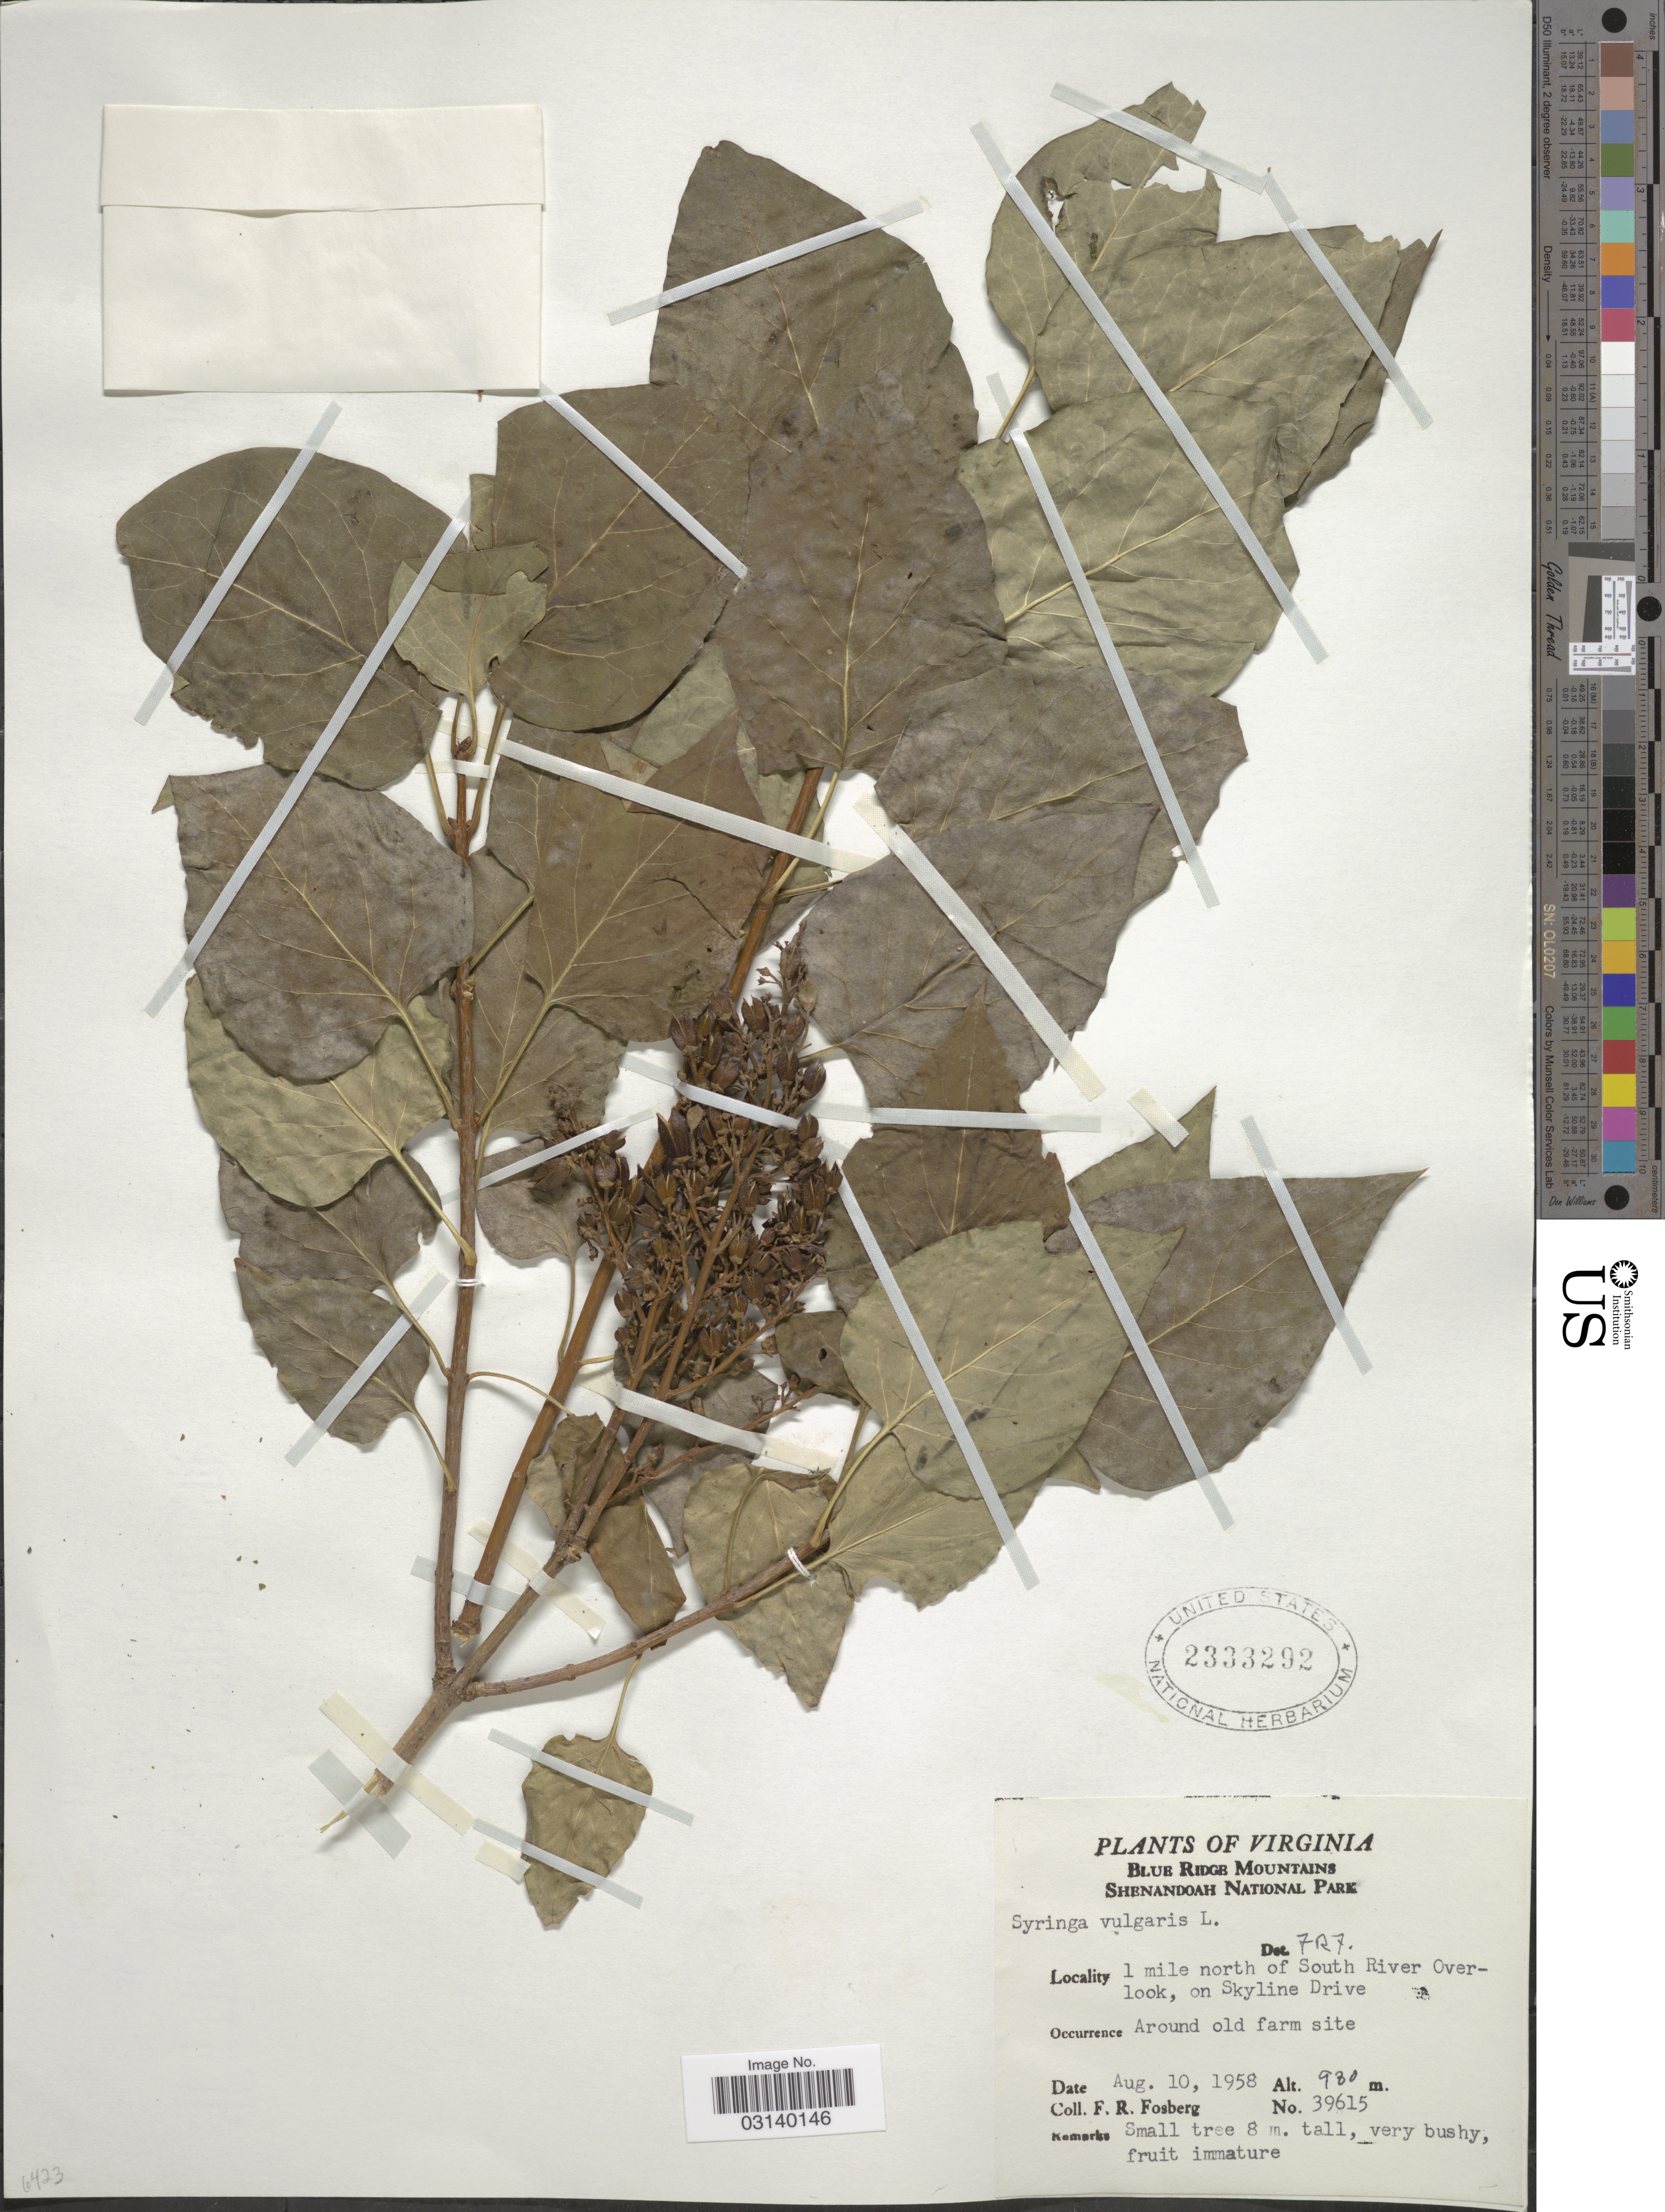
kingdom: Plantae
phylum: Tracheophyta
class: Magnoliopsida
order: Lamiales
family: Oleaceae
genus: Syringa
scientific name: Syringa vulgaris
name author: L.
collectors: F. R. Fosberg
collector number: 39615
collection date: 1958-08-10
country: United States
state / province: Virginia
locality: Blue Ridge Mountains. Shenandoah National Park. 1 mile north of South River Overlook, on Skyline Drive.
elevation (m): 930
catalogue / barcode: US 2333292